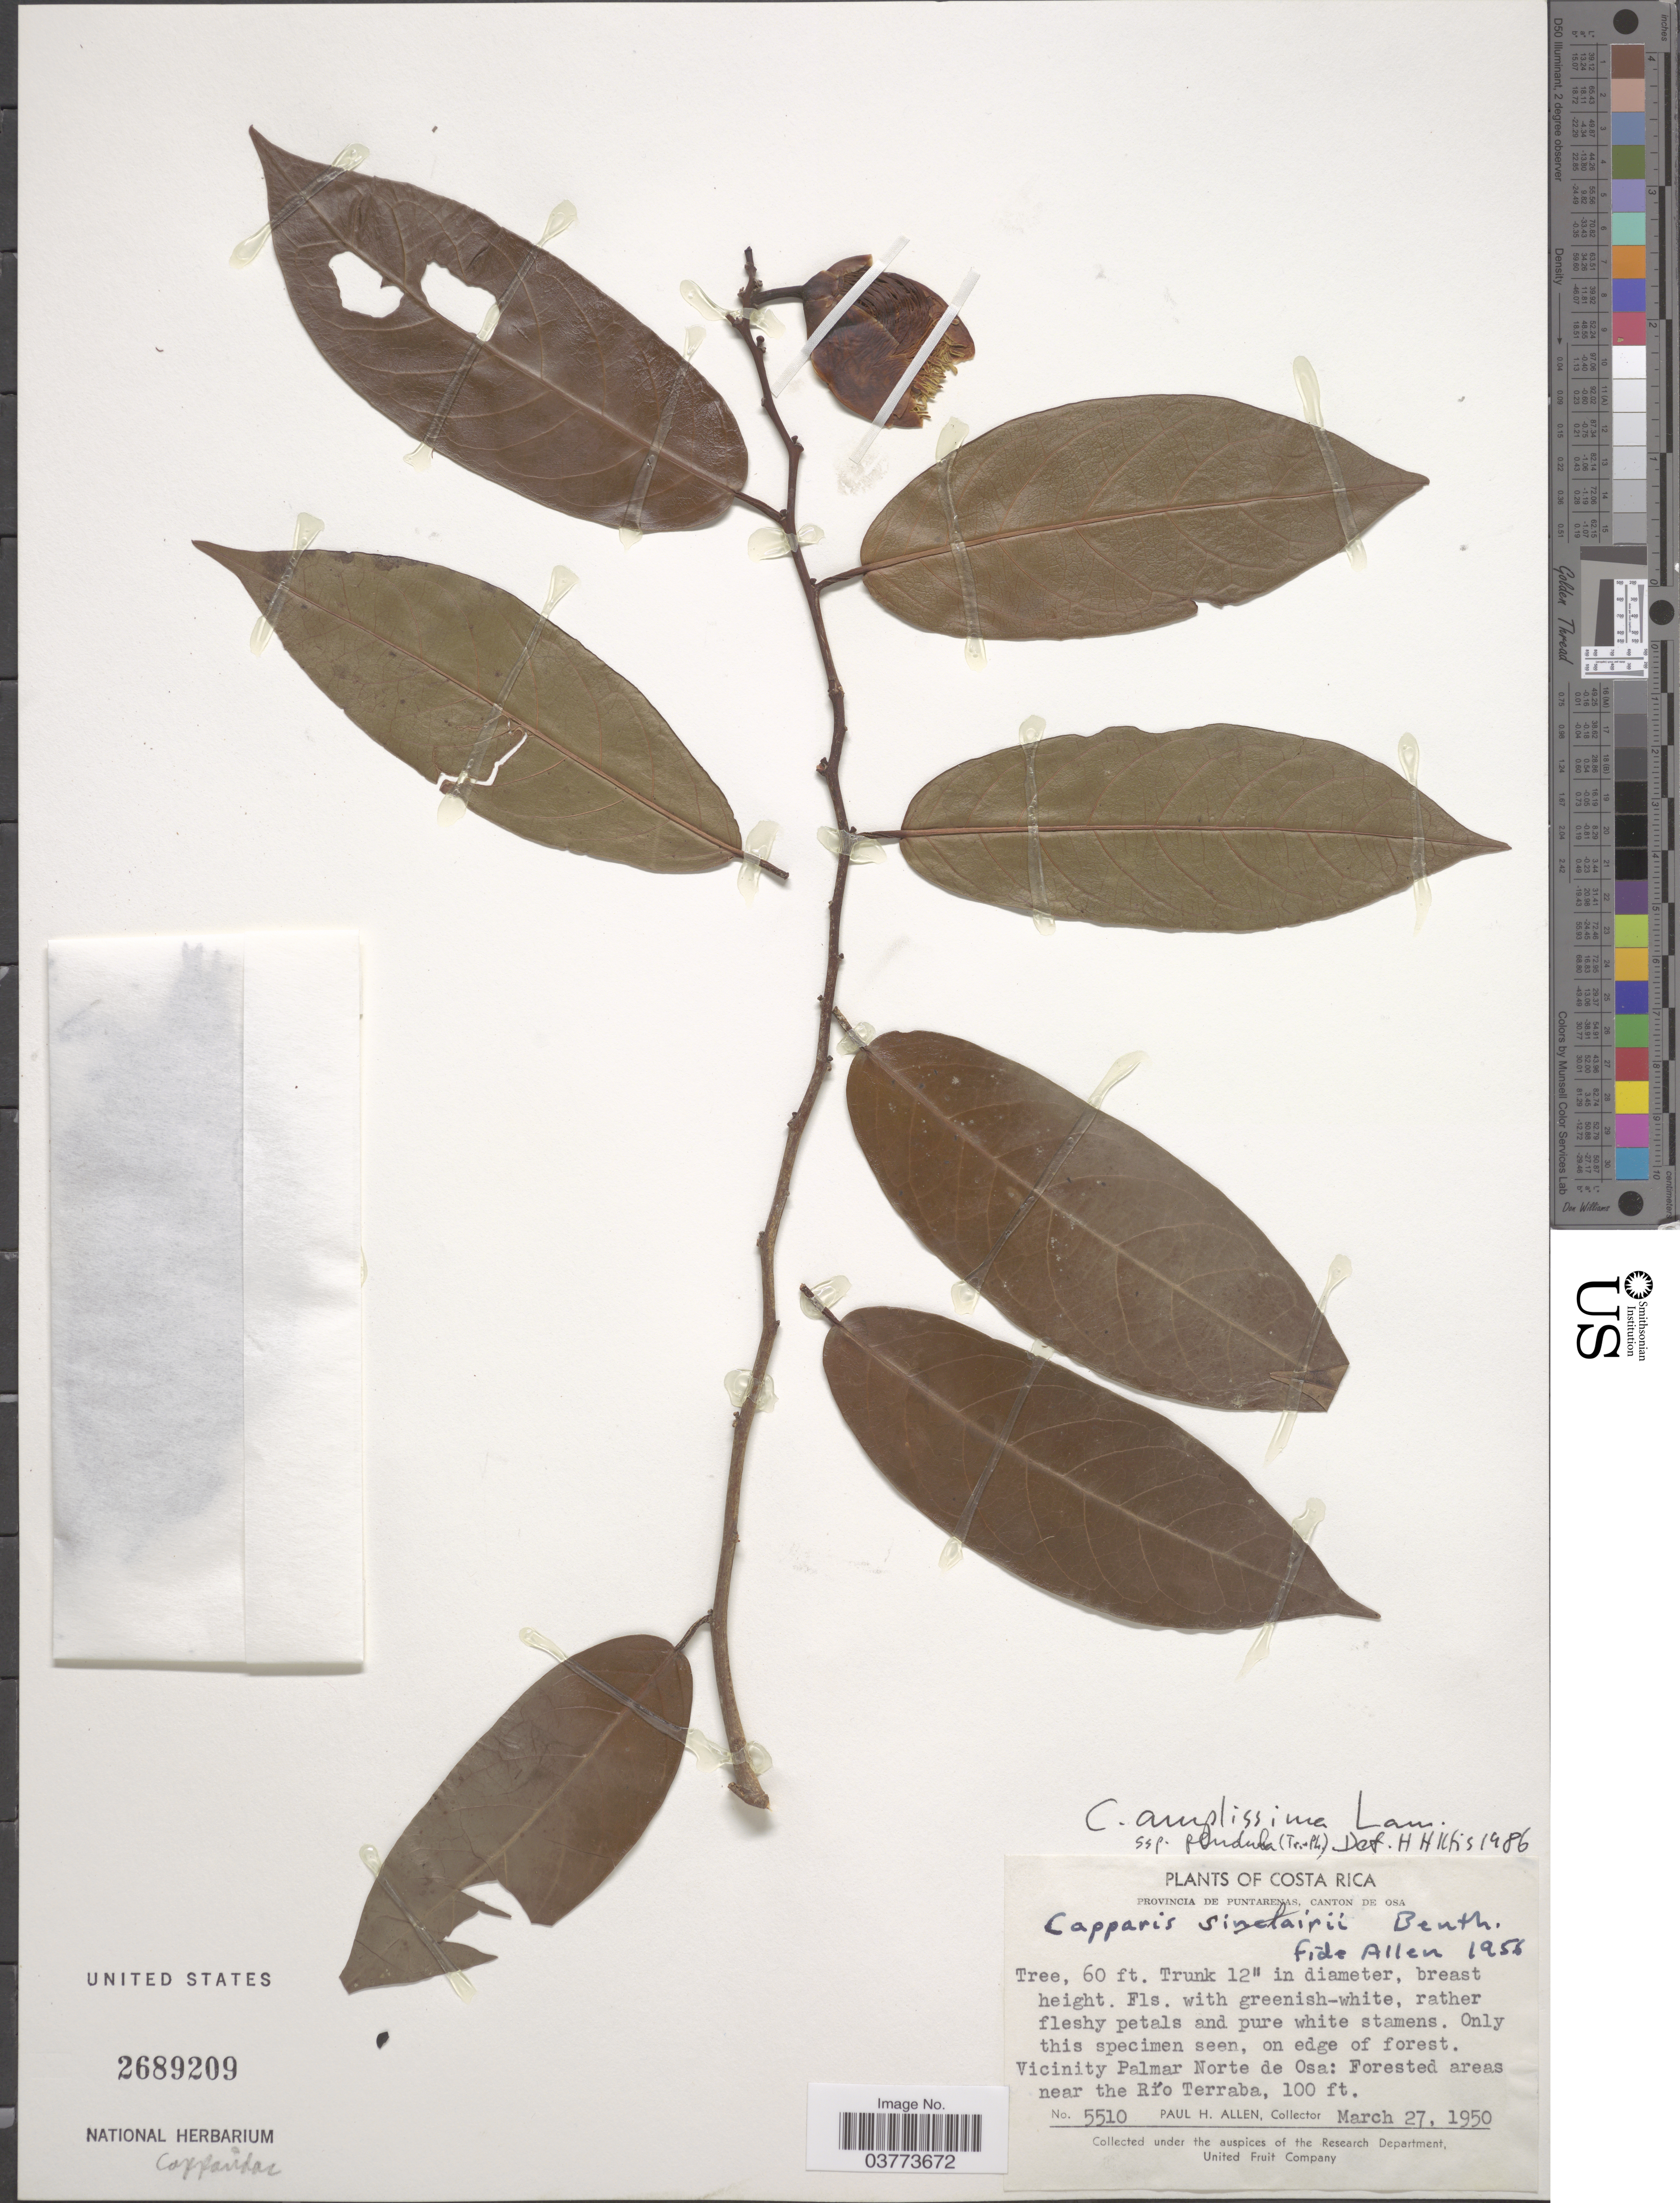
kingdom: Plantae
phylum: Tracheophyta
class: Magnoliopsida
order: Brassicales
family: Capparaceae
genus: Cynophalla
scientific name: Cynophalla amplissima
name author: (Lam.) Iltis & Cornejo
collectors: P. H. Allen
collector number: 5510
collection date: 1950-03-27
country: Costa Rica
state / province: Puntarenas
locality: Canton de Osa. Vicinity Palmar Norte de Osa: Forested areas near the Río Terraba.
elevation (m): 30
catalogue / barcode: US 2689209